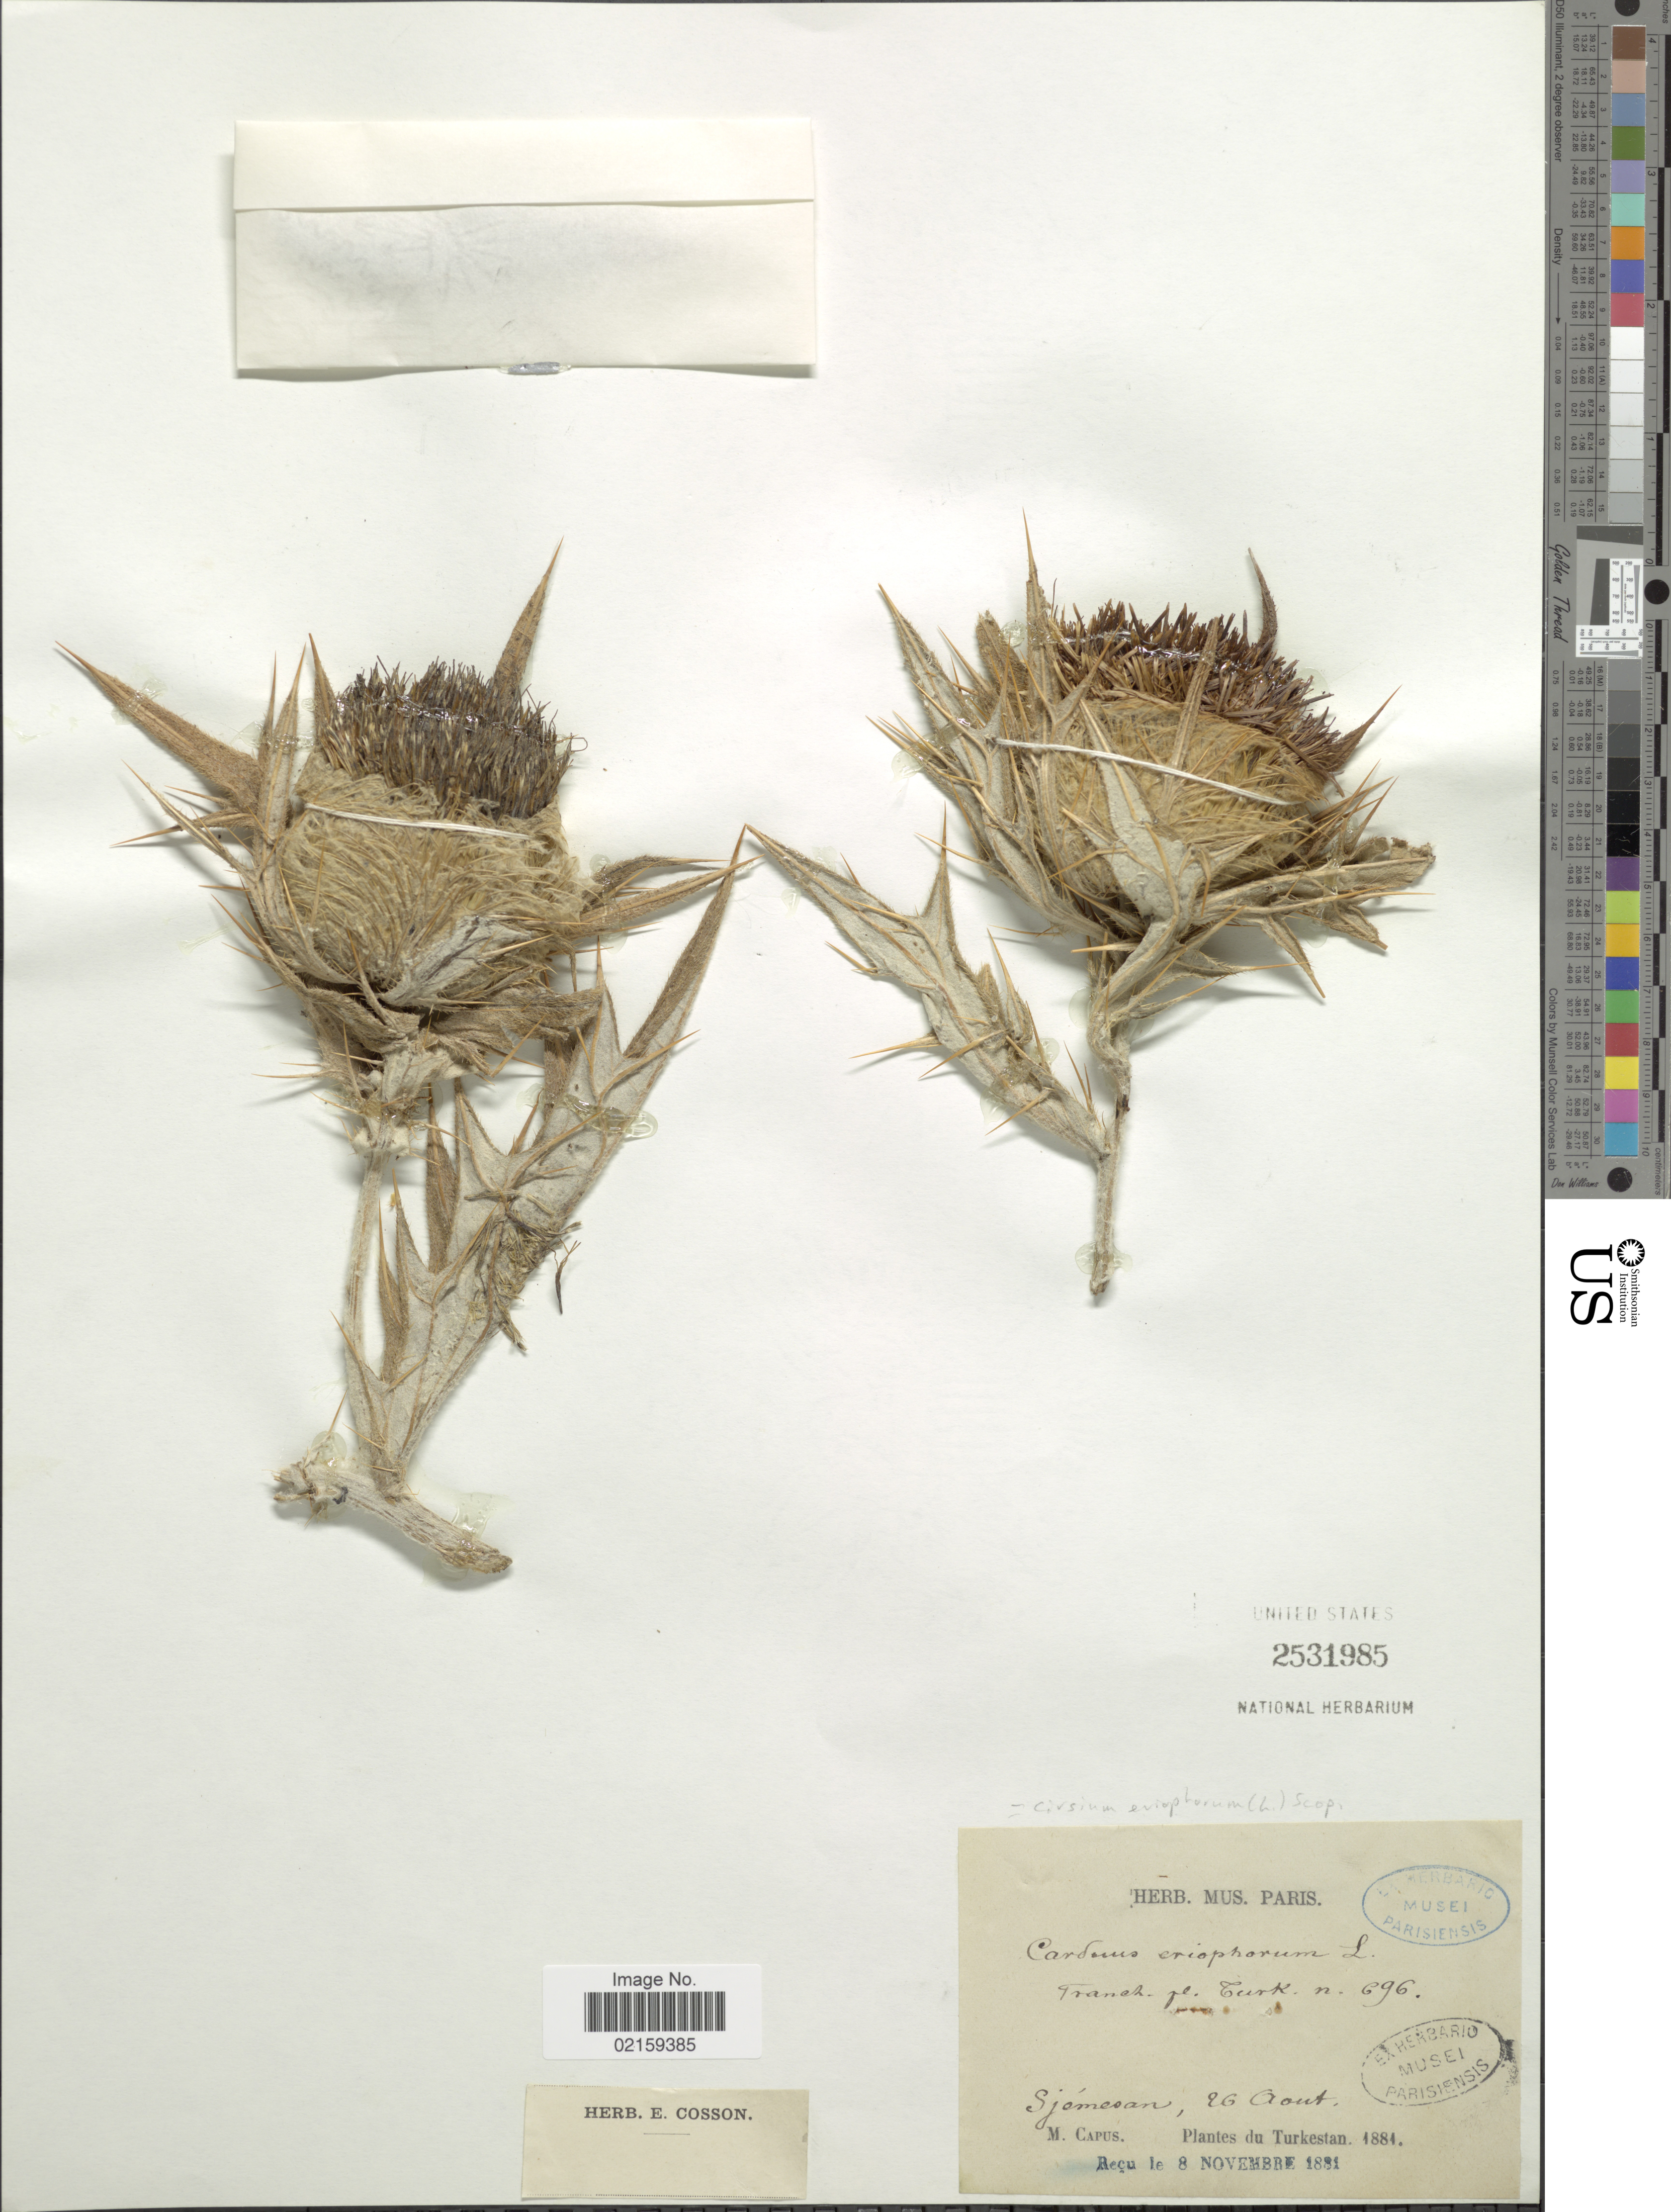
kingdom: Plantae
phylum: Tracheophyta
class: Magnoliopsida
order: Asterales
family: Asteraceae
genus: Cirsium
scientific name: Cirsium eriophorum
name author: (L.) Scop.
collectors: M. Capus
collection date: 1881-11-08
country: Romania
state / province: Harghita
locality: Sjemesan.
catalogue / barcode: US 2531985